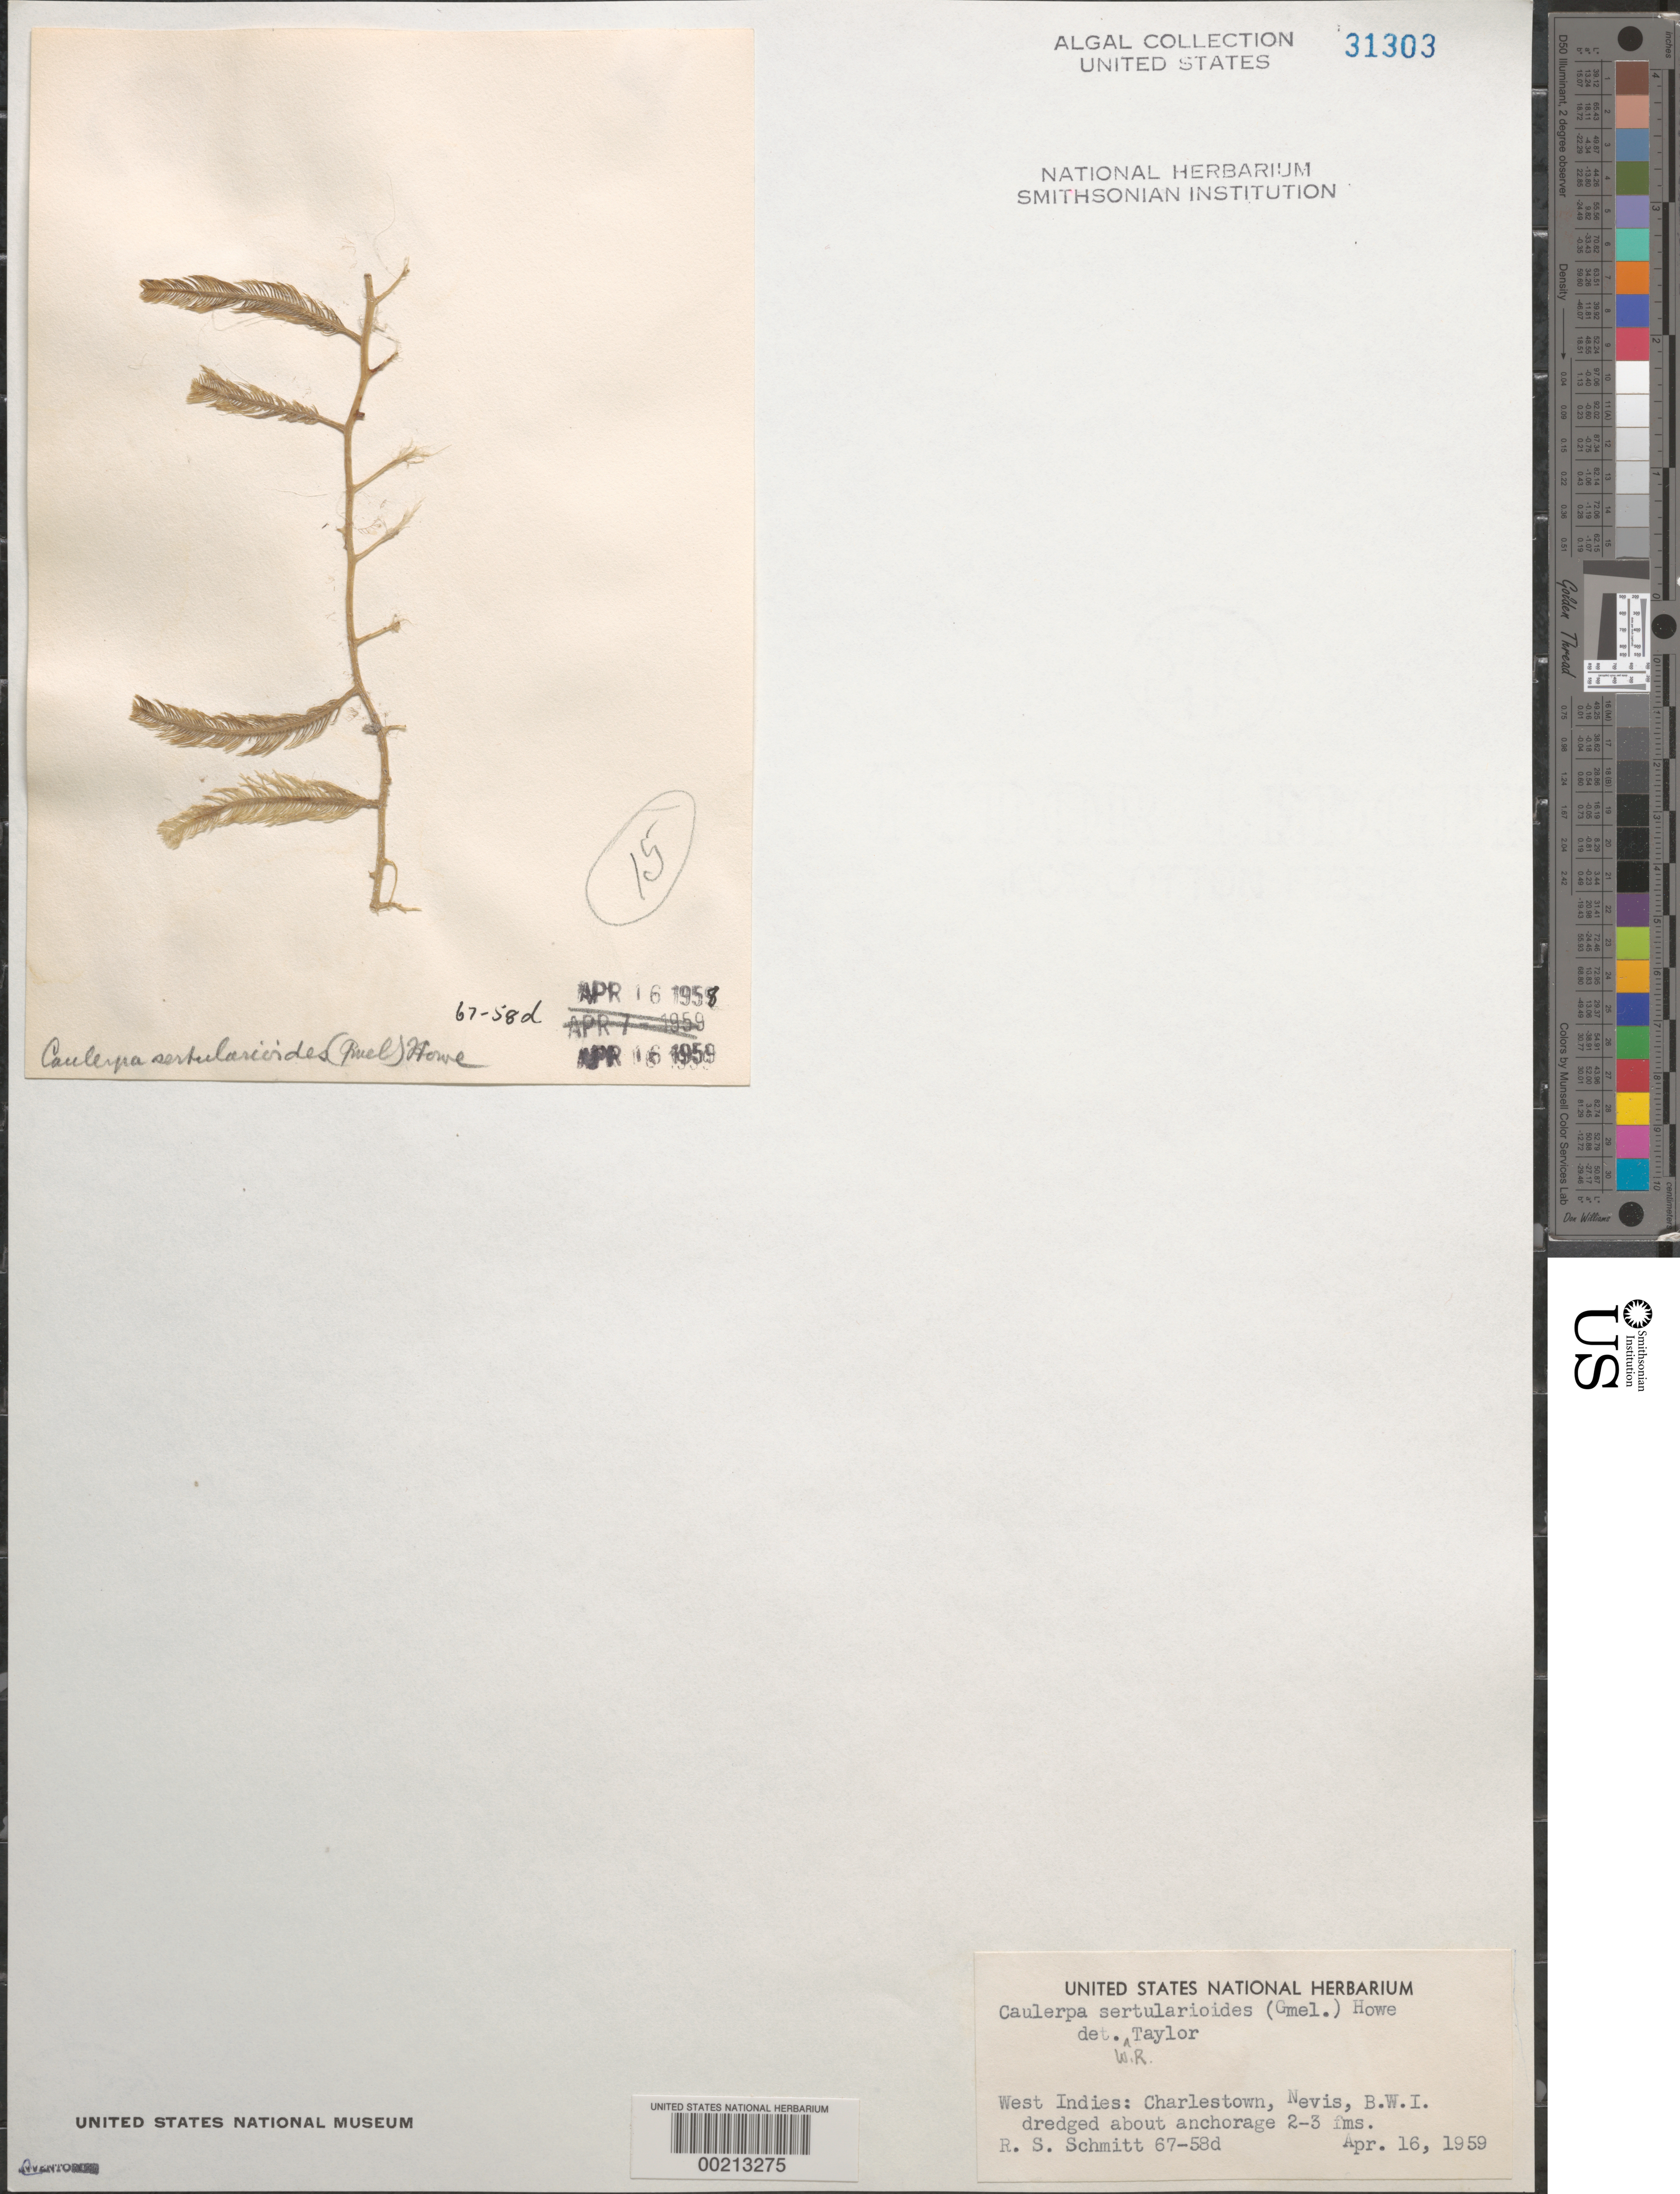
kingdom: Plantae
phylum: Chlorophyta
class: Ulvophyceae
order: Bryopsidales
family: Caulerpaceae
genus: Caulerpa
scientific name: Caulerpa sertularioides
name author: (S.G. Gmel.) M. Howe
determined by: Taylor, William R.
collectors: R. Schmitt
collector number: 67-58d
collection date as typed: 16 Apr 1959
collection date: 1959-04-16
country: St. Christopher-Nevis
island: Nevis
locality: Charlestown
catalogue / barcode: US 31303